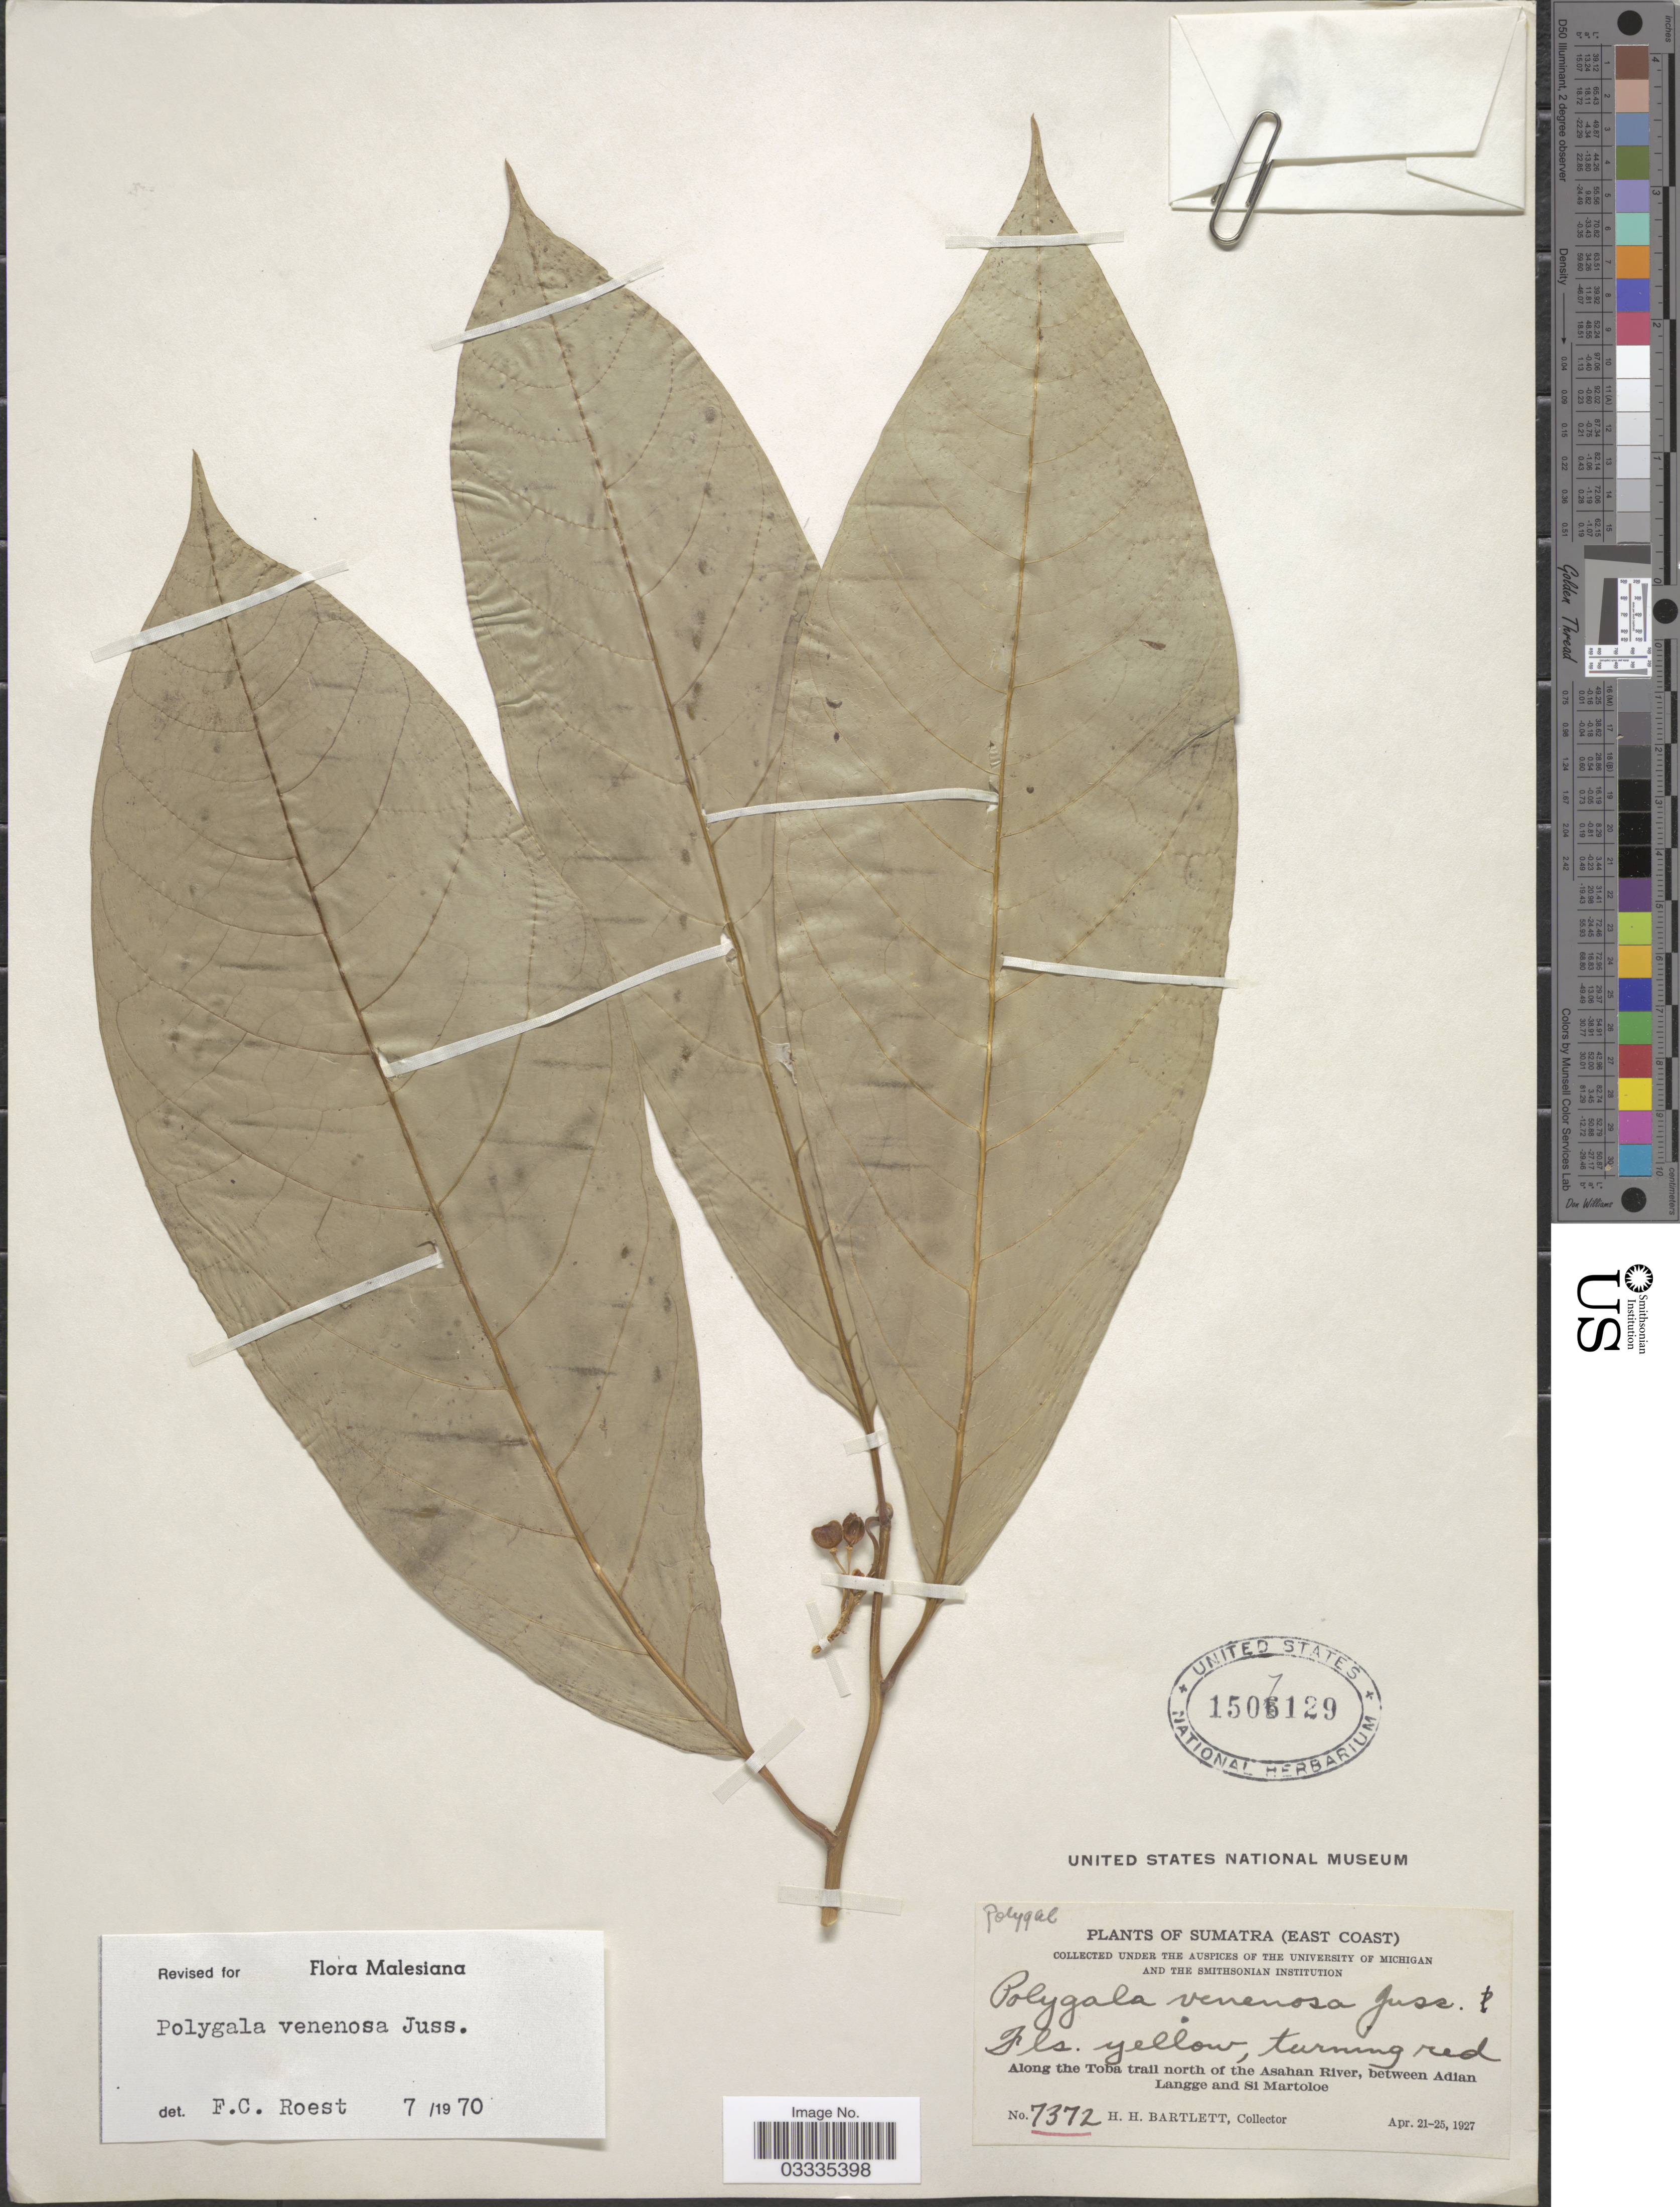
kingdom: Plantae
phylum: Tracheophyta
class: Magnoliopsida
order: Fabales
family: Polygalaceae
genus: Polygala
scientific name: Polygala venenosa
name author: Juss. ex Poir.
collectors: H. H. Bartlett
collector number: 7372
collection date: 1927-04-21/1927-04-25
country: Indonesia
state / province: Sumatra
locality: (East Coast). Along the Toba trail north of the Asahan River, between Adian Langge and Si Martoloe.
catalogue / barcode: US 1507129